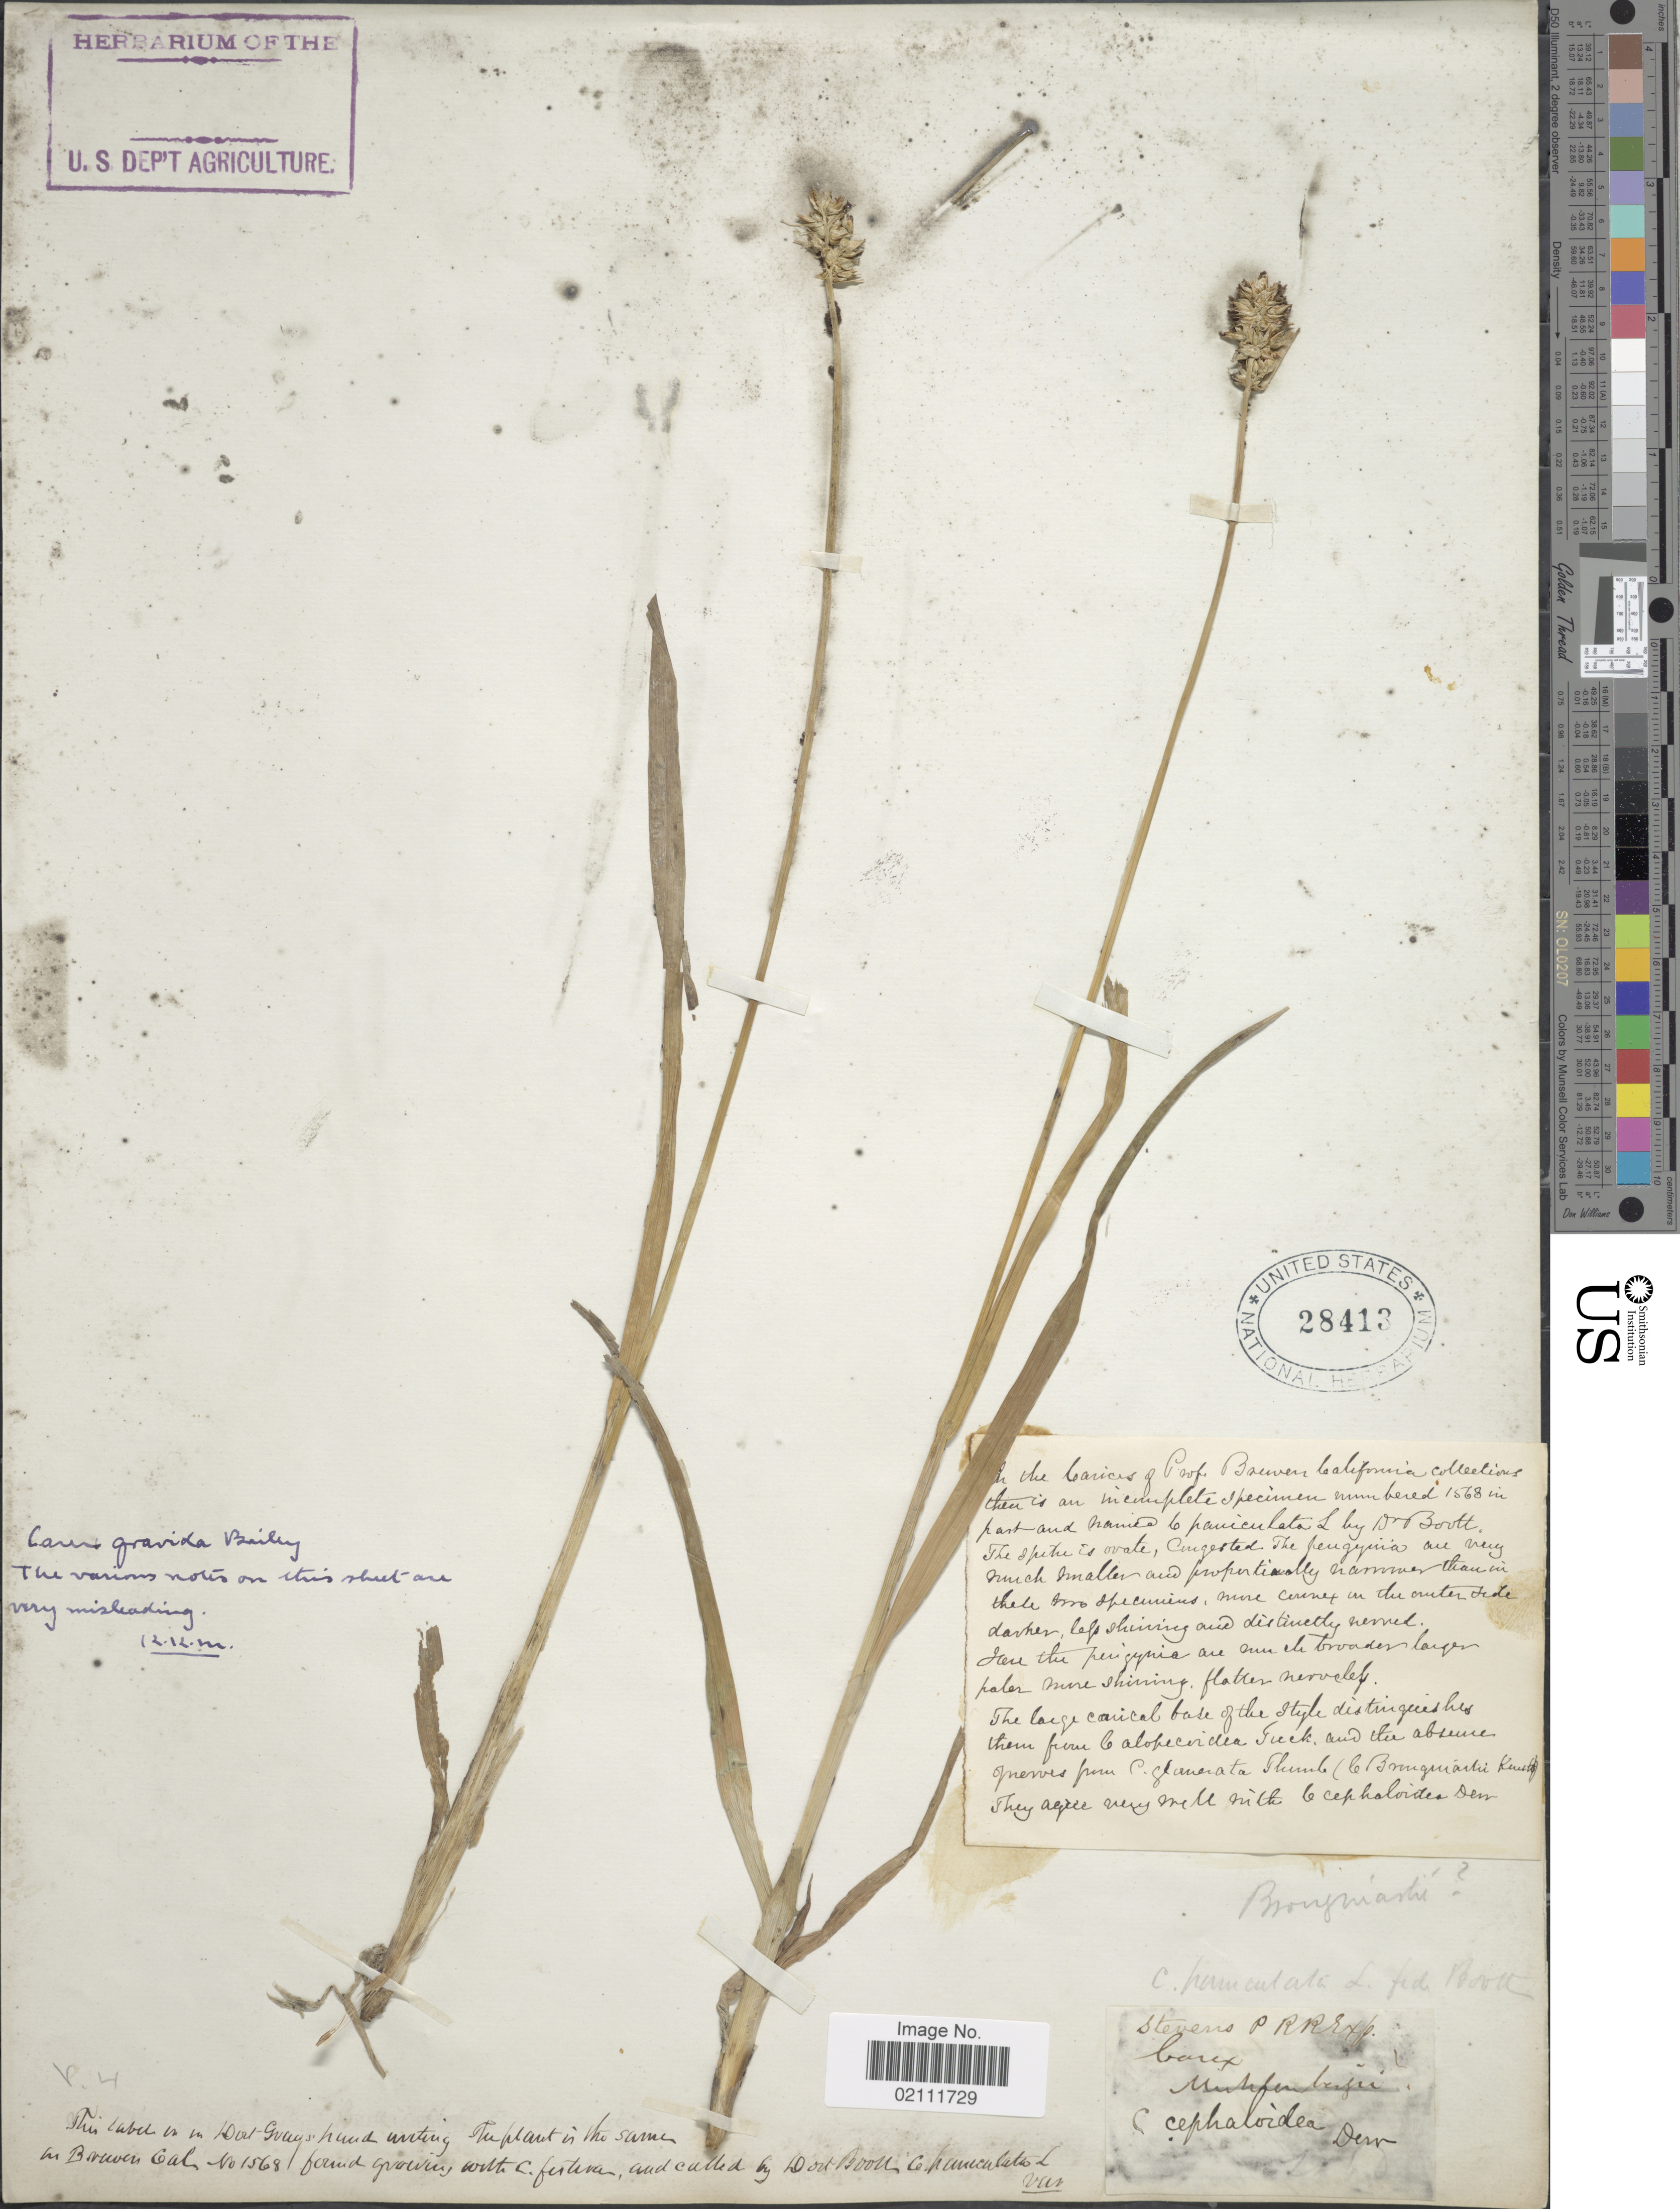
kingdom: Plantae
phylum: Tracheophyta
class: Liliopsida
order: Poales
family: Cyperaceae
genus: Carex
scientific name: Carex gravida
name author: L.H. Bailey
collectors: Stevens Pacific Railroad Survey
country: United States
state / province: California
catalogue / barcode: US 28413